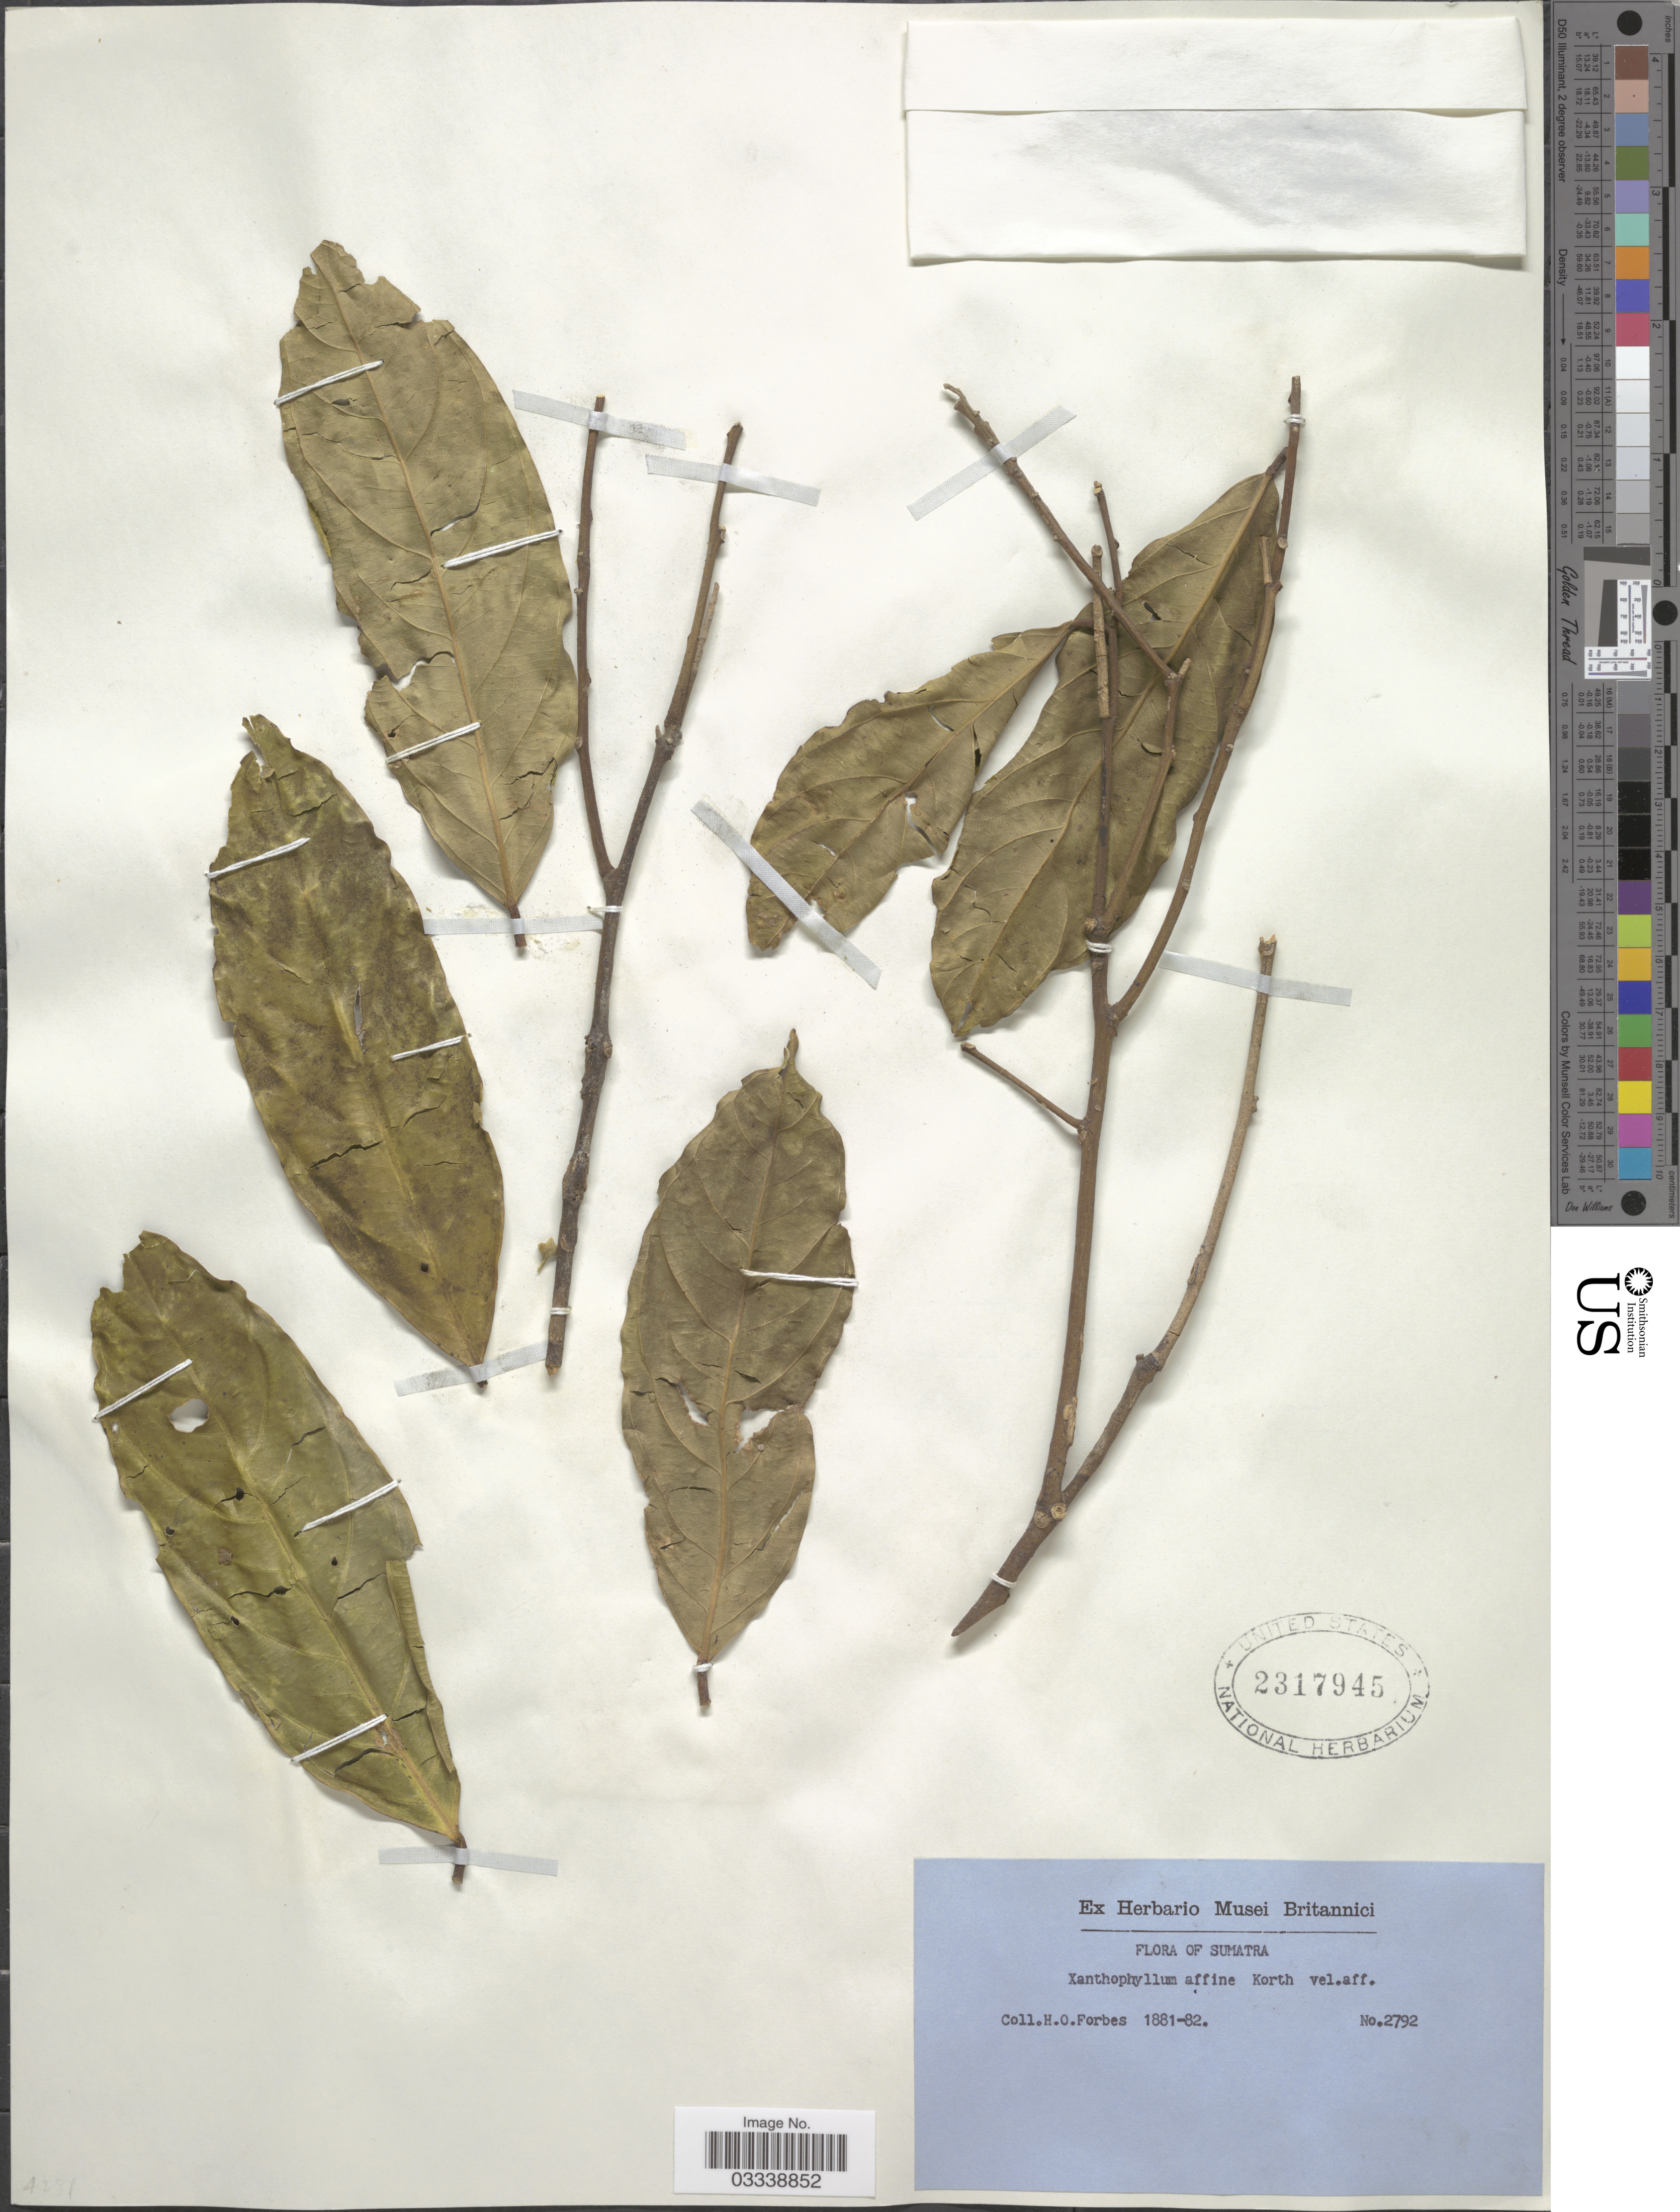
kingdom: Plantae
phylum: Tracheophyta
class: Magnoliopsida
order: Fabales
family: Polygalaceae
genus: Xanthophyllum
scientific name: Xanthophyllum affine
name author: Korth. ex Miq.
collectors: H. O. Forbes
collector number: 2792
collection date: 1881/1882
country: Indonesia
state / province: Sumatra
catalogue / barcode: US 2317945